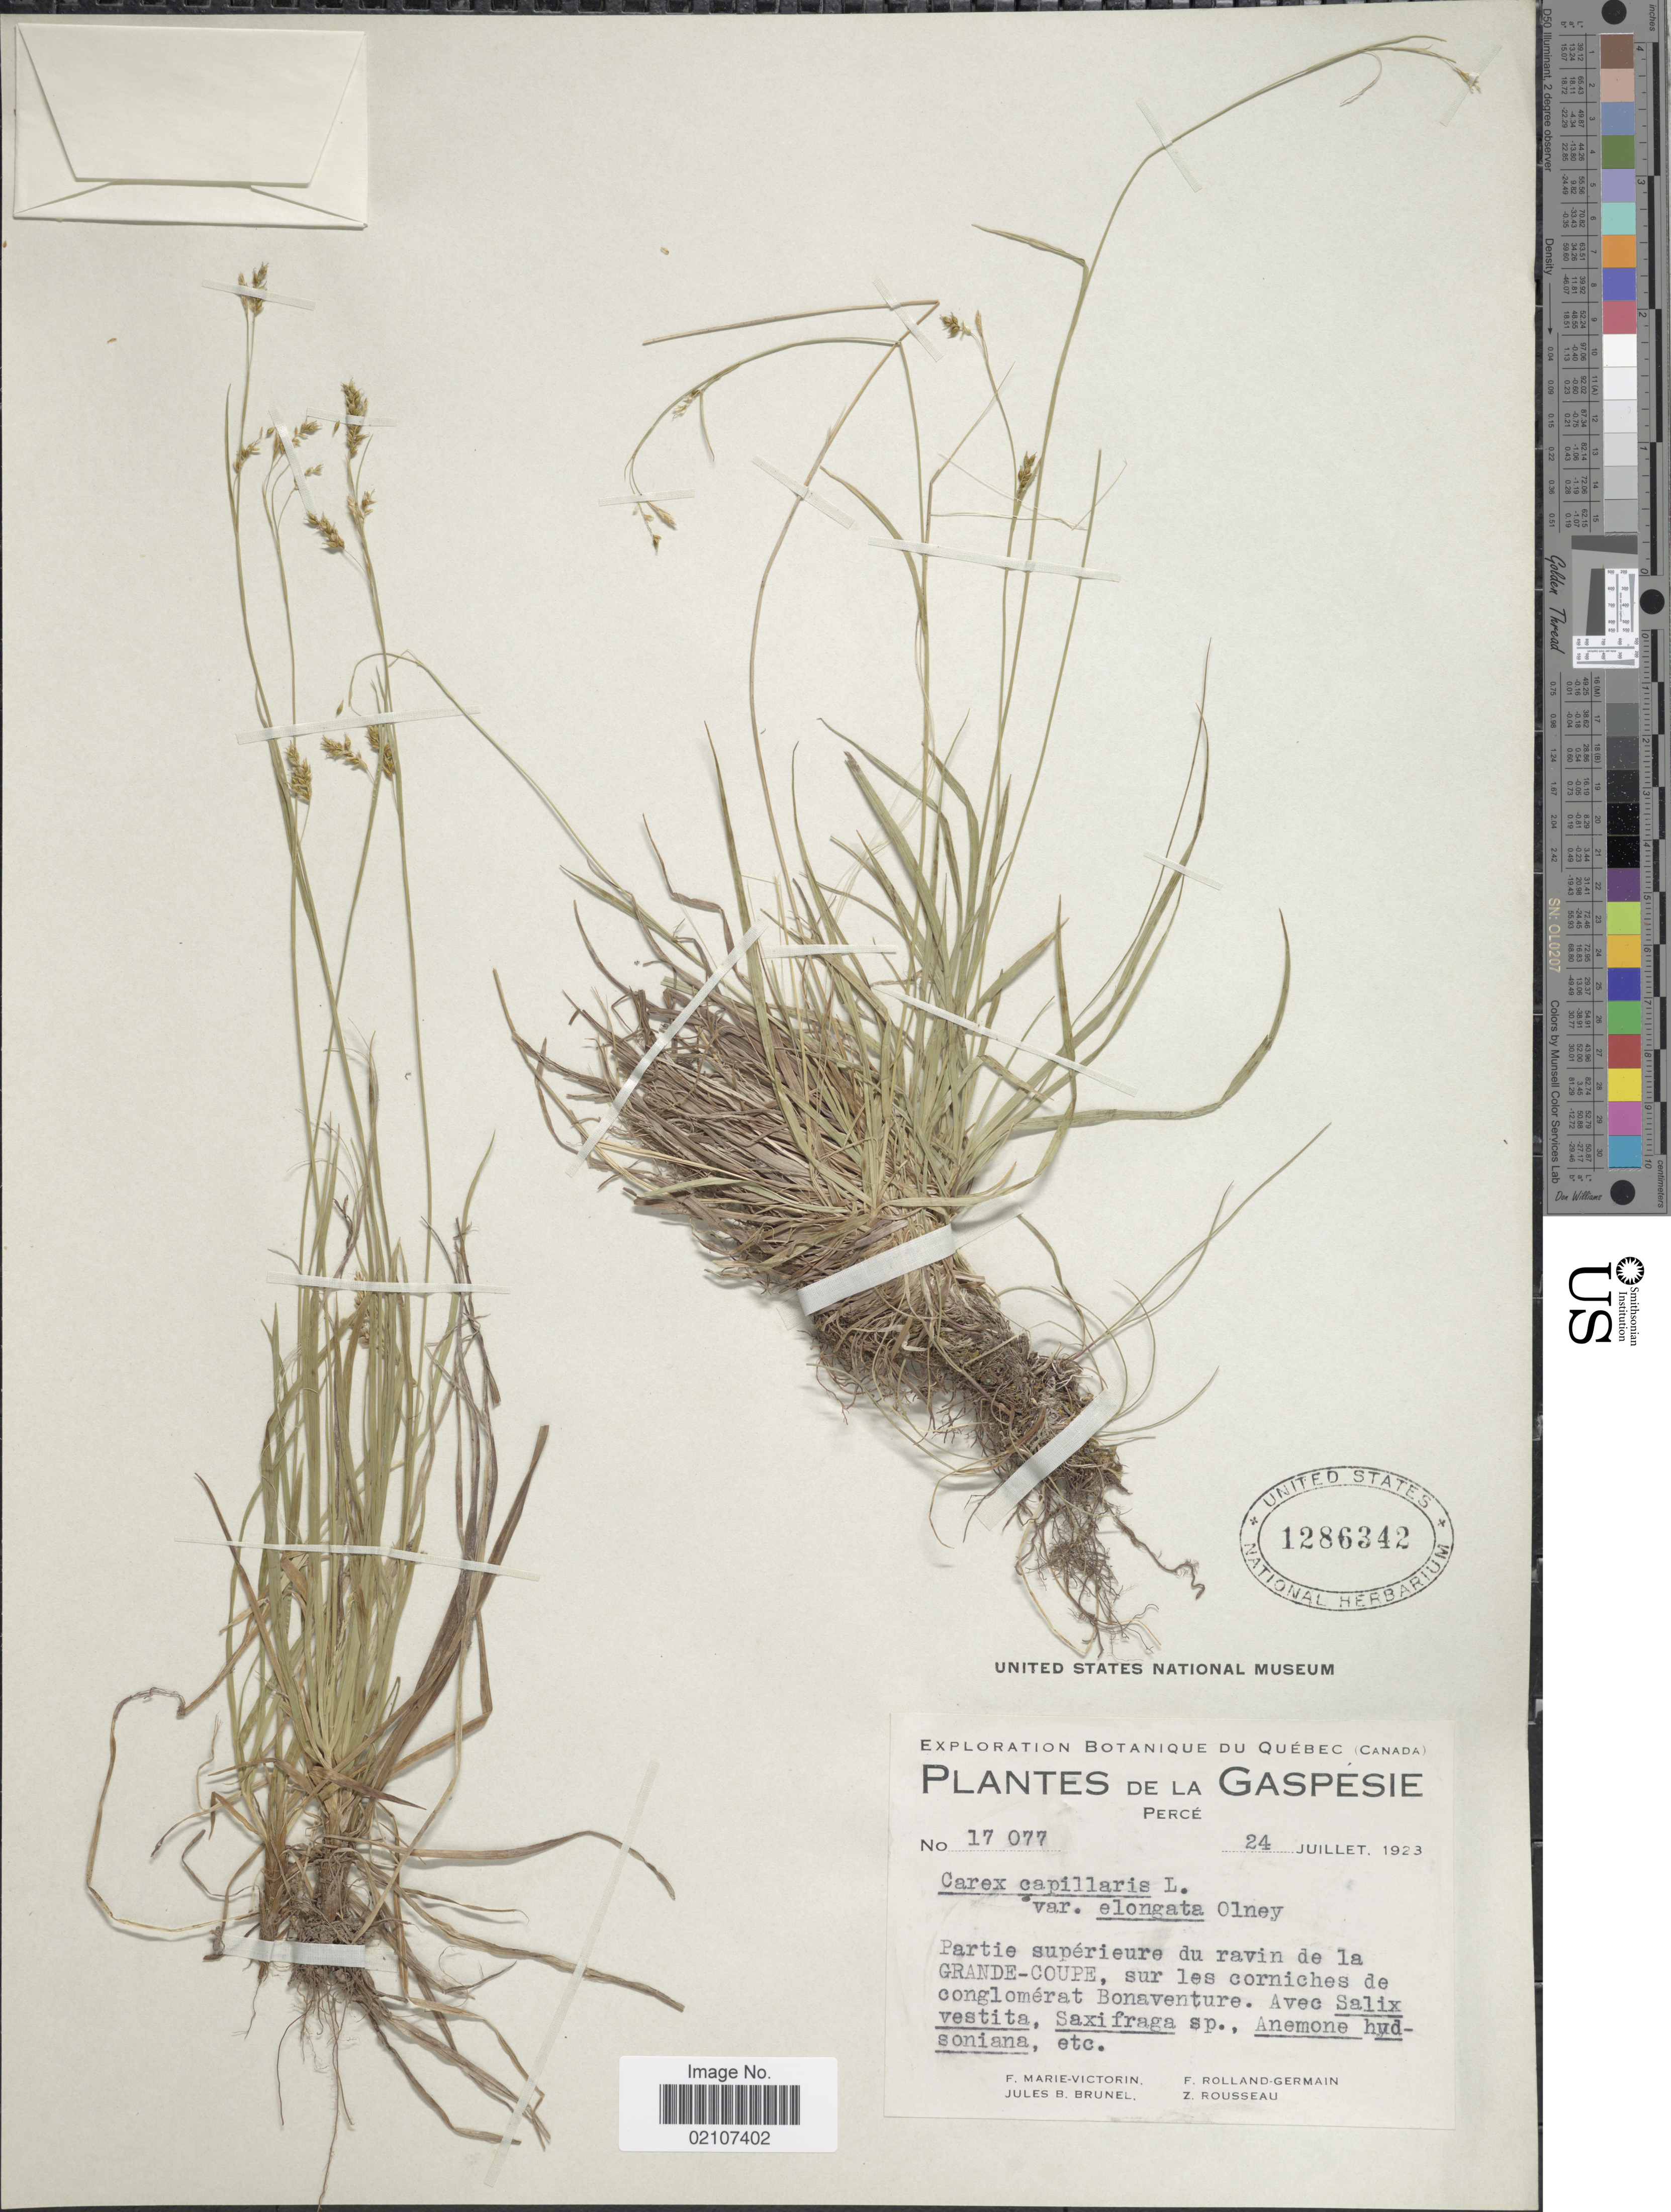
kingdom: Plantae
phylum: Tracheophyta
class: Liliopsida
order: Poales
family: Cyperaceae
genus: Carex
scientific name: Carex capillaris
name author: L.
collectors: F. Marie-Victorin, J. Brunel, Rolland-Germain & Z. Rousseau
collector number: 17077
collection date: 1923-07-24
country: Canada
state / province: Quebec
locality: De La Gaspesie, Percé, Partie supérieure du ravin de la Grande-Coupe, sur les corniches de conglomérat Bonaventure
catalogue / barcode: US 1286342